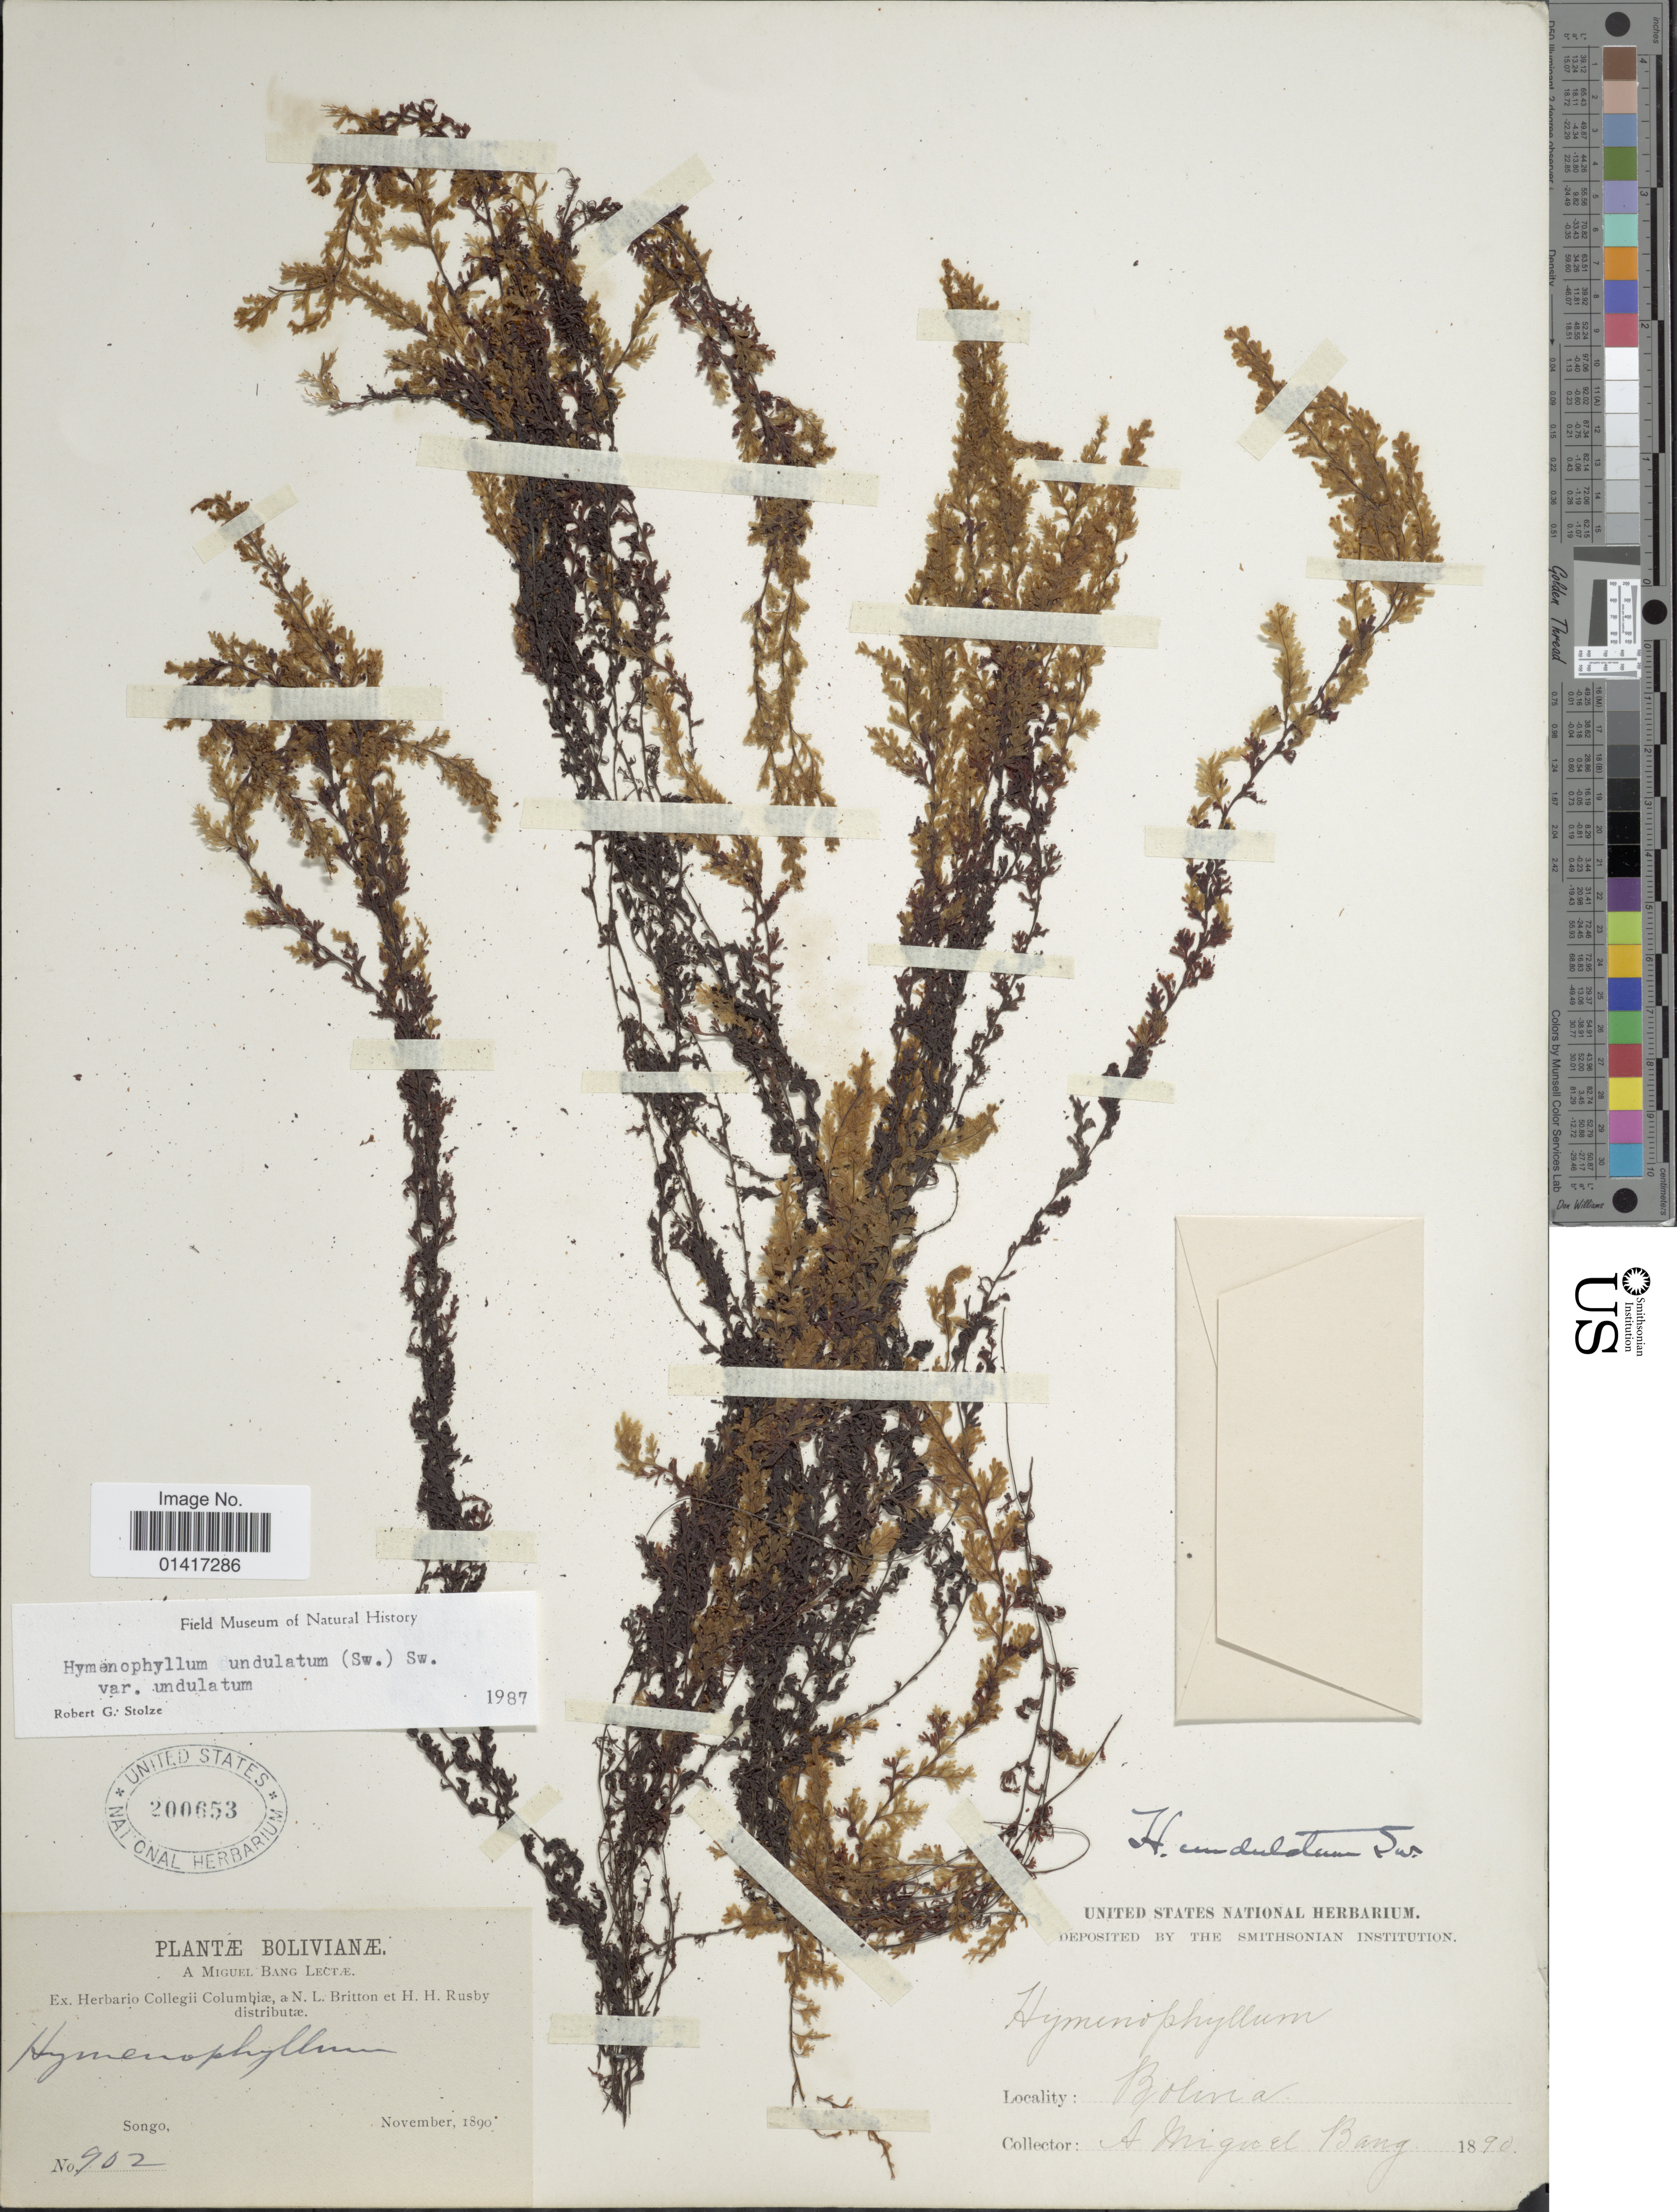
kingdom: Plantae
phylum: Tracheophyta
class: Polypodiopsida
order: Hymenophyllales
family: Hymenophyllaceae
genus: Hymenophyllum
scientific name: Hymenophyllum undulatum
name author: (Sw.) Sw.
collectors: M. Bang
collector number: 902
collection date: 1890-11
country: Bolivia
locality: Songo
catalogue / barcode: US 200653